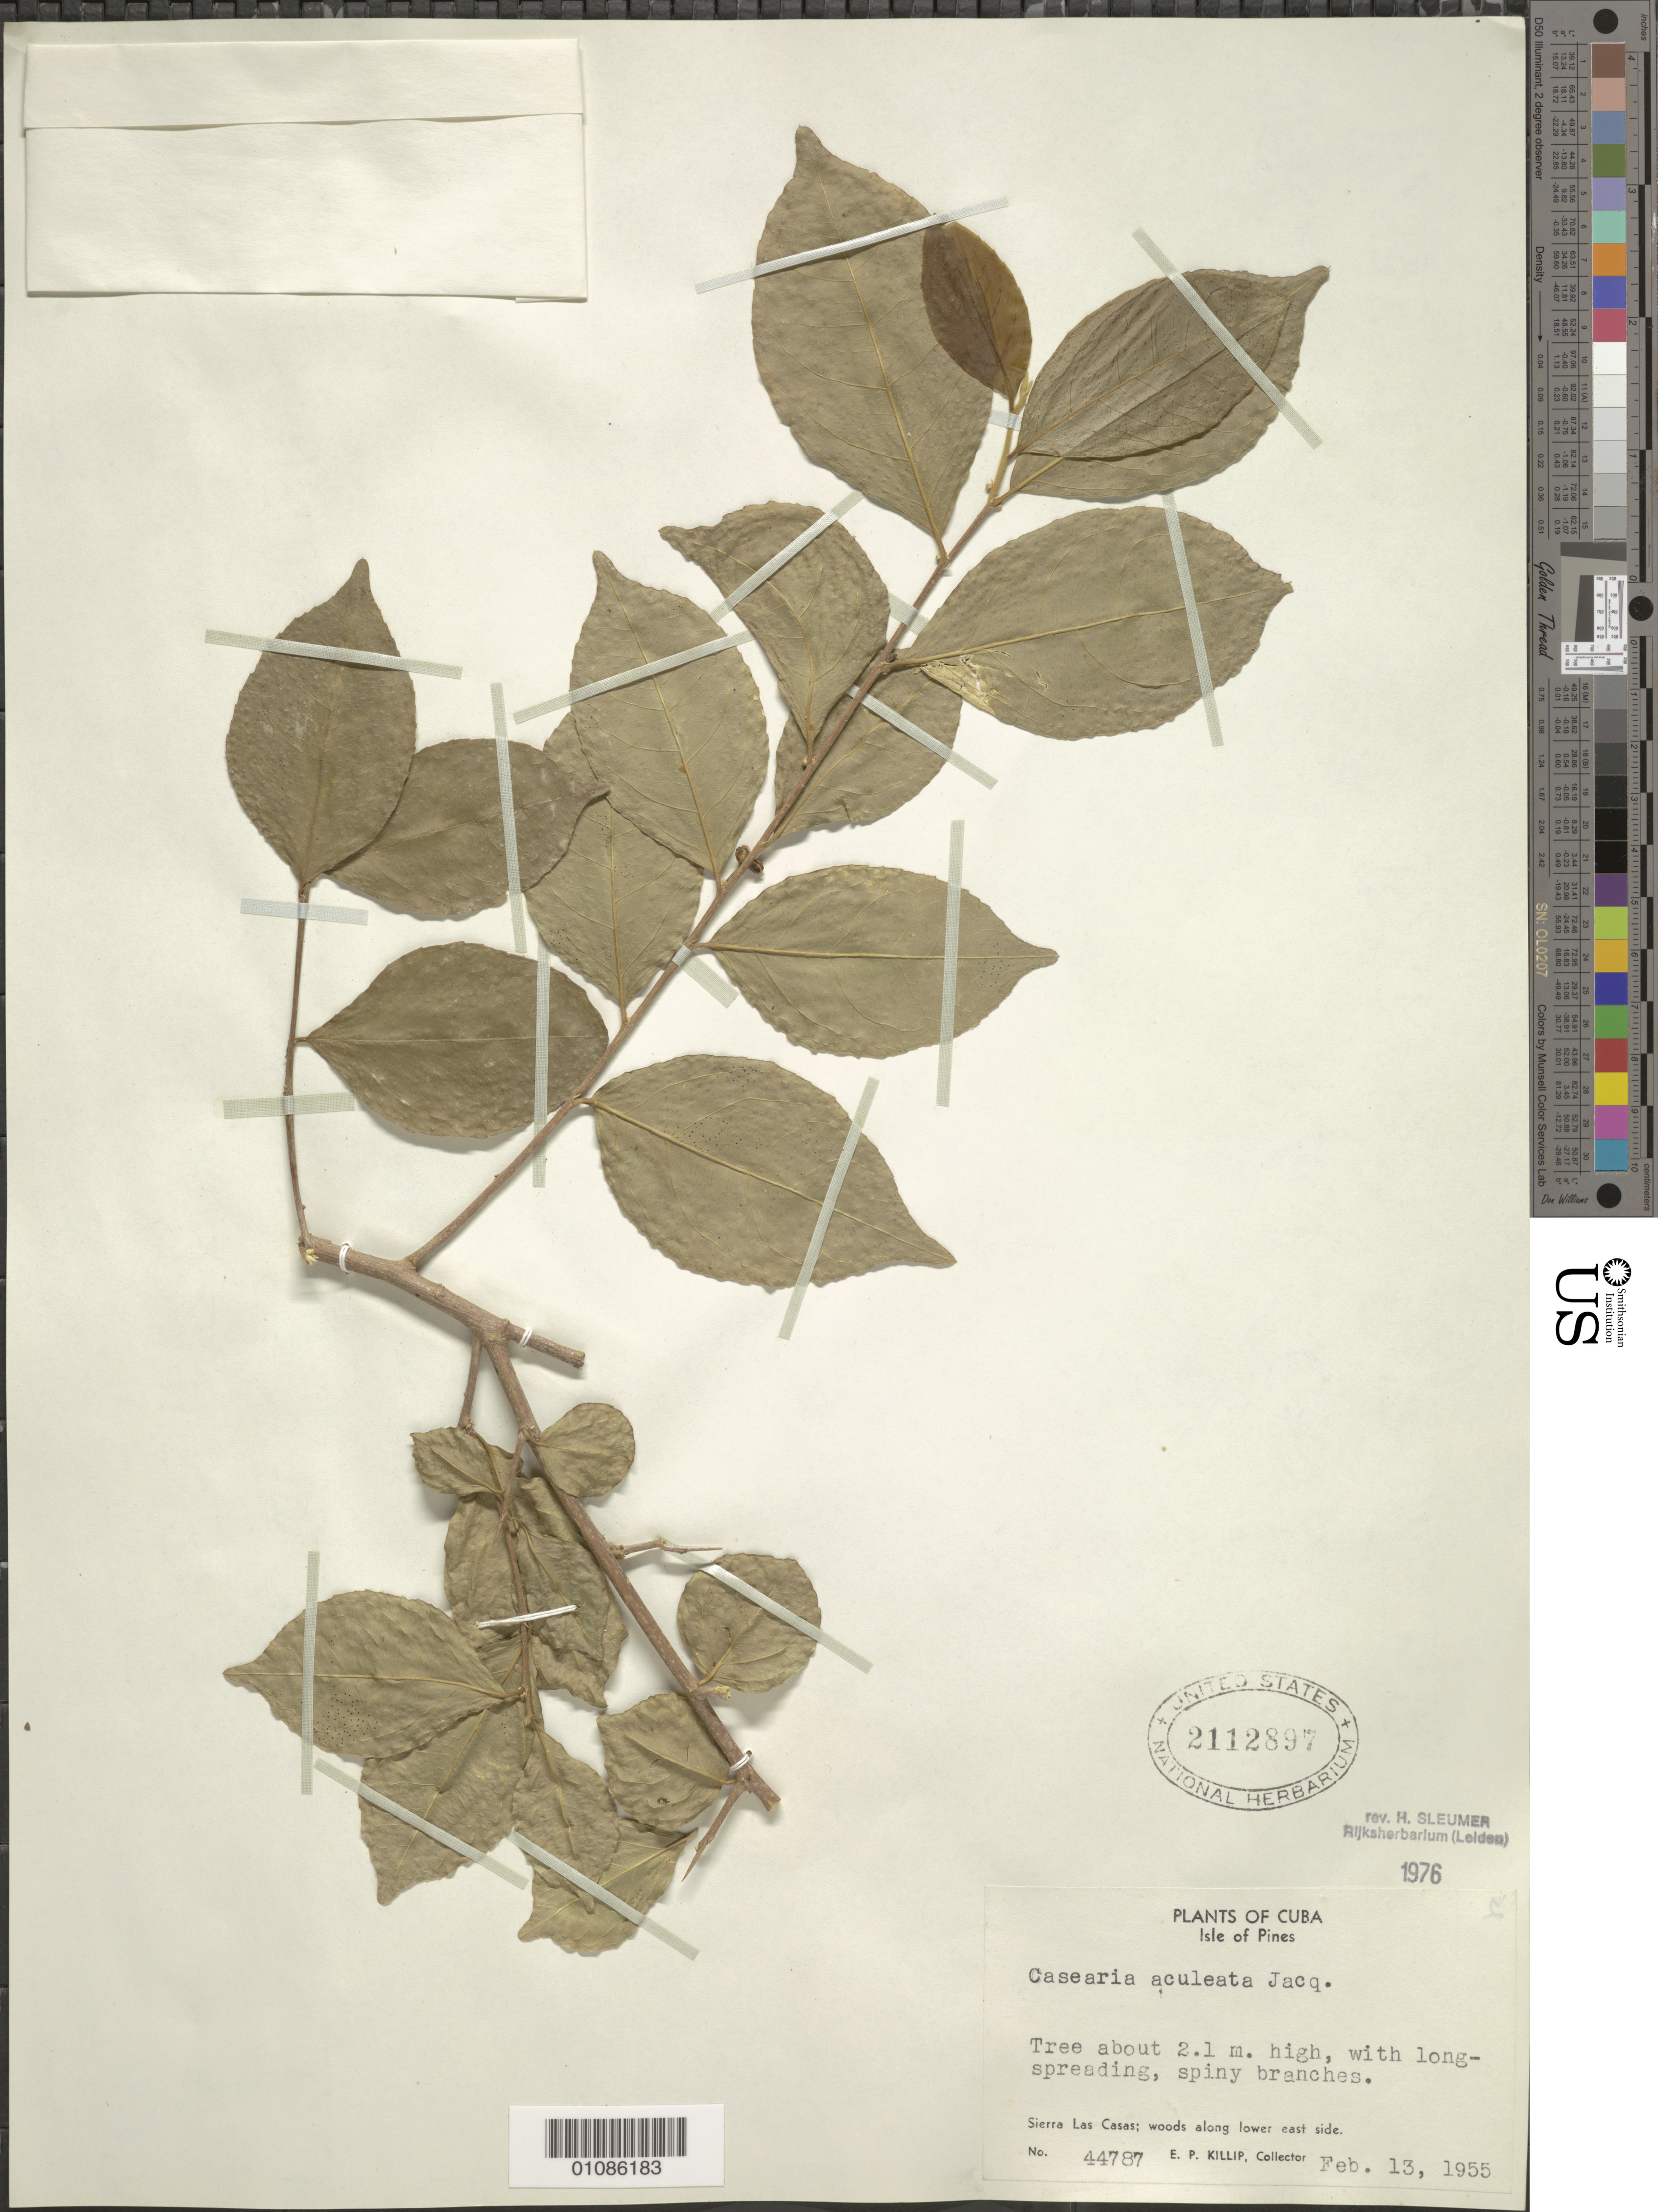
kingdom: Plantae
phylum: Tracheophyta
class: Magnoliopsida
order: Malpighiales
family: Salicaceae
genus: Casearia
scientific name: Casearia aculeata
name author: Jacq.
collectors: E. P. Killip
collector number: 44787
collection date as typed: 13 Feb 1955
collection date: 1955-02-13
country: Cuba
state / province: Isla de La Juventud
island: Isla de la Juventud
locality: Sierra las Casas: woods along lower E side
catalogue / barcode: US 2112897